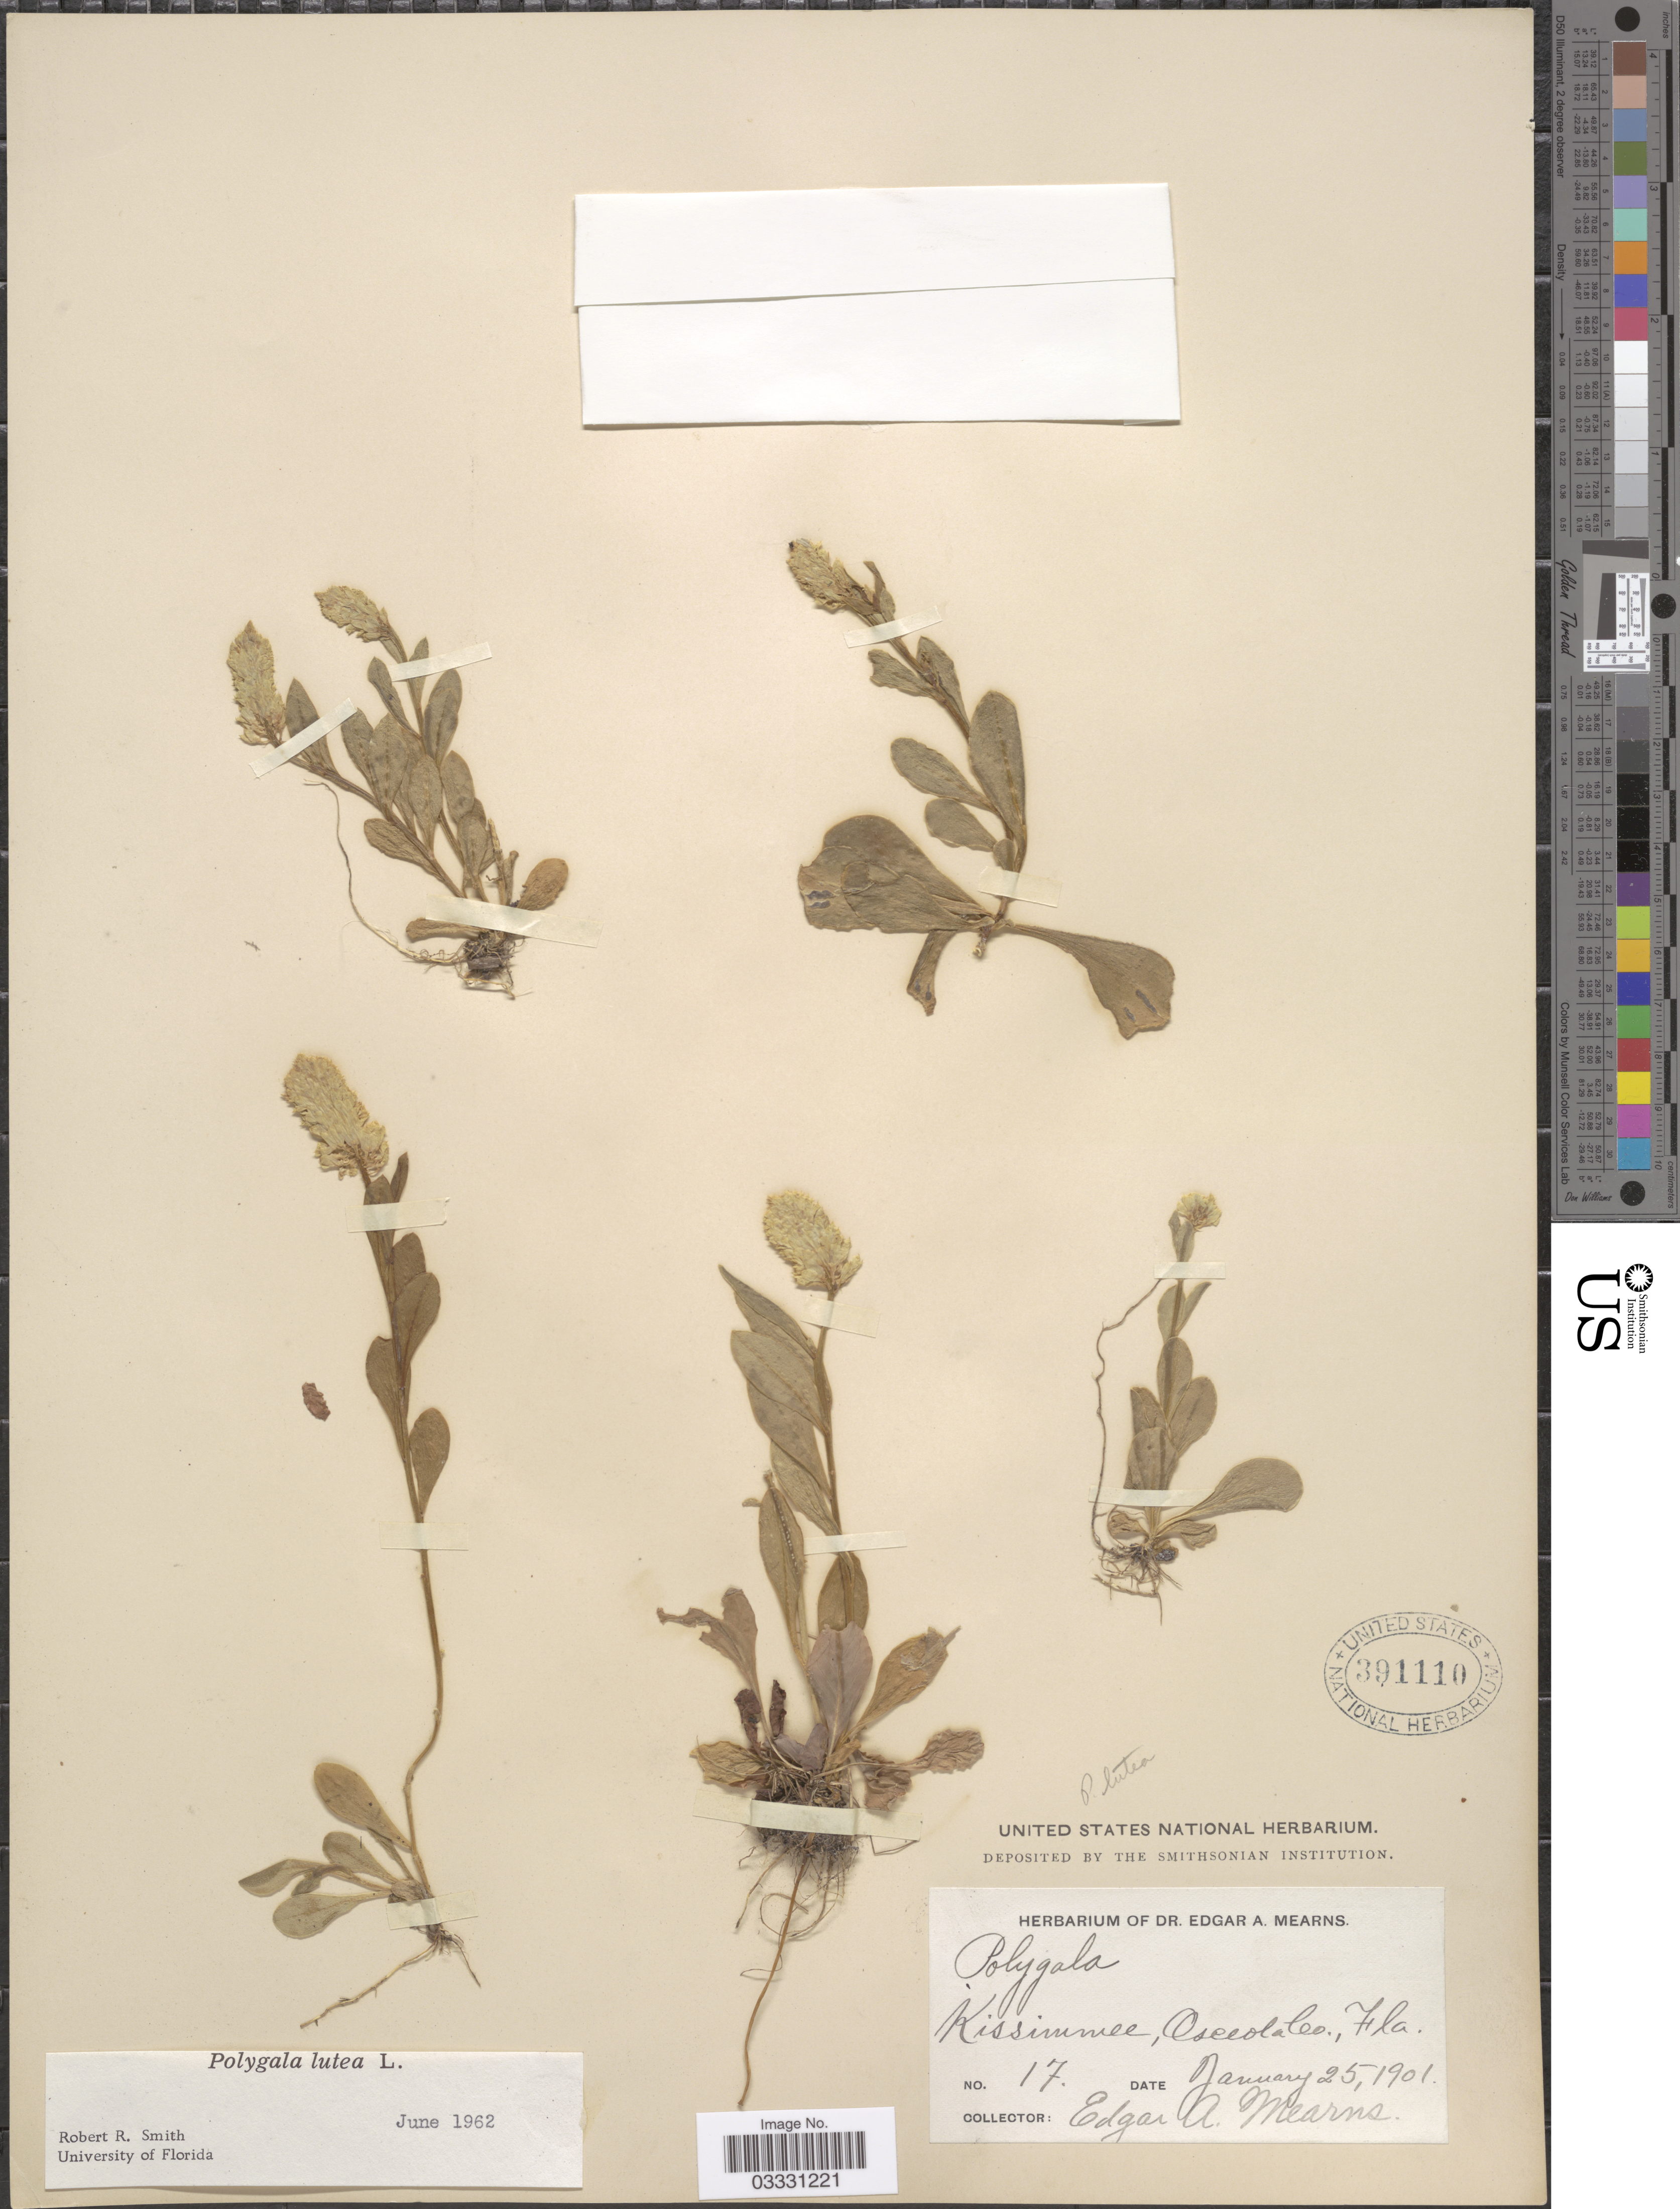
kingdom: Plantae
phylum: Tracheophyta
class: Magnoliopsida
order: Fabales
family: Polygalaceae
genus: Polygala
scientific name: Polygala lutea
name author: L.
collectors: E. A. Mearns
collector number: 17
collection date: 1901-01-25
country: United States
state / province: Florida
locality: Kissimmee, Osceola Co.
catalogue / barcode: US 391110